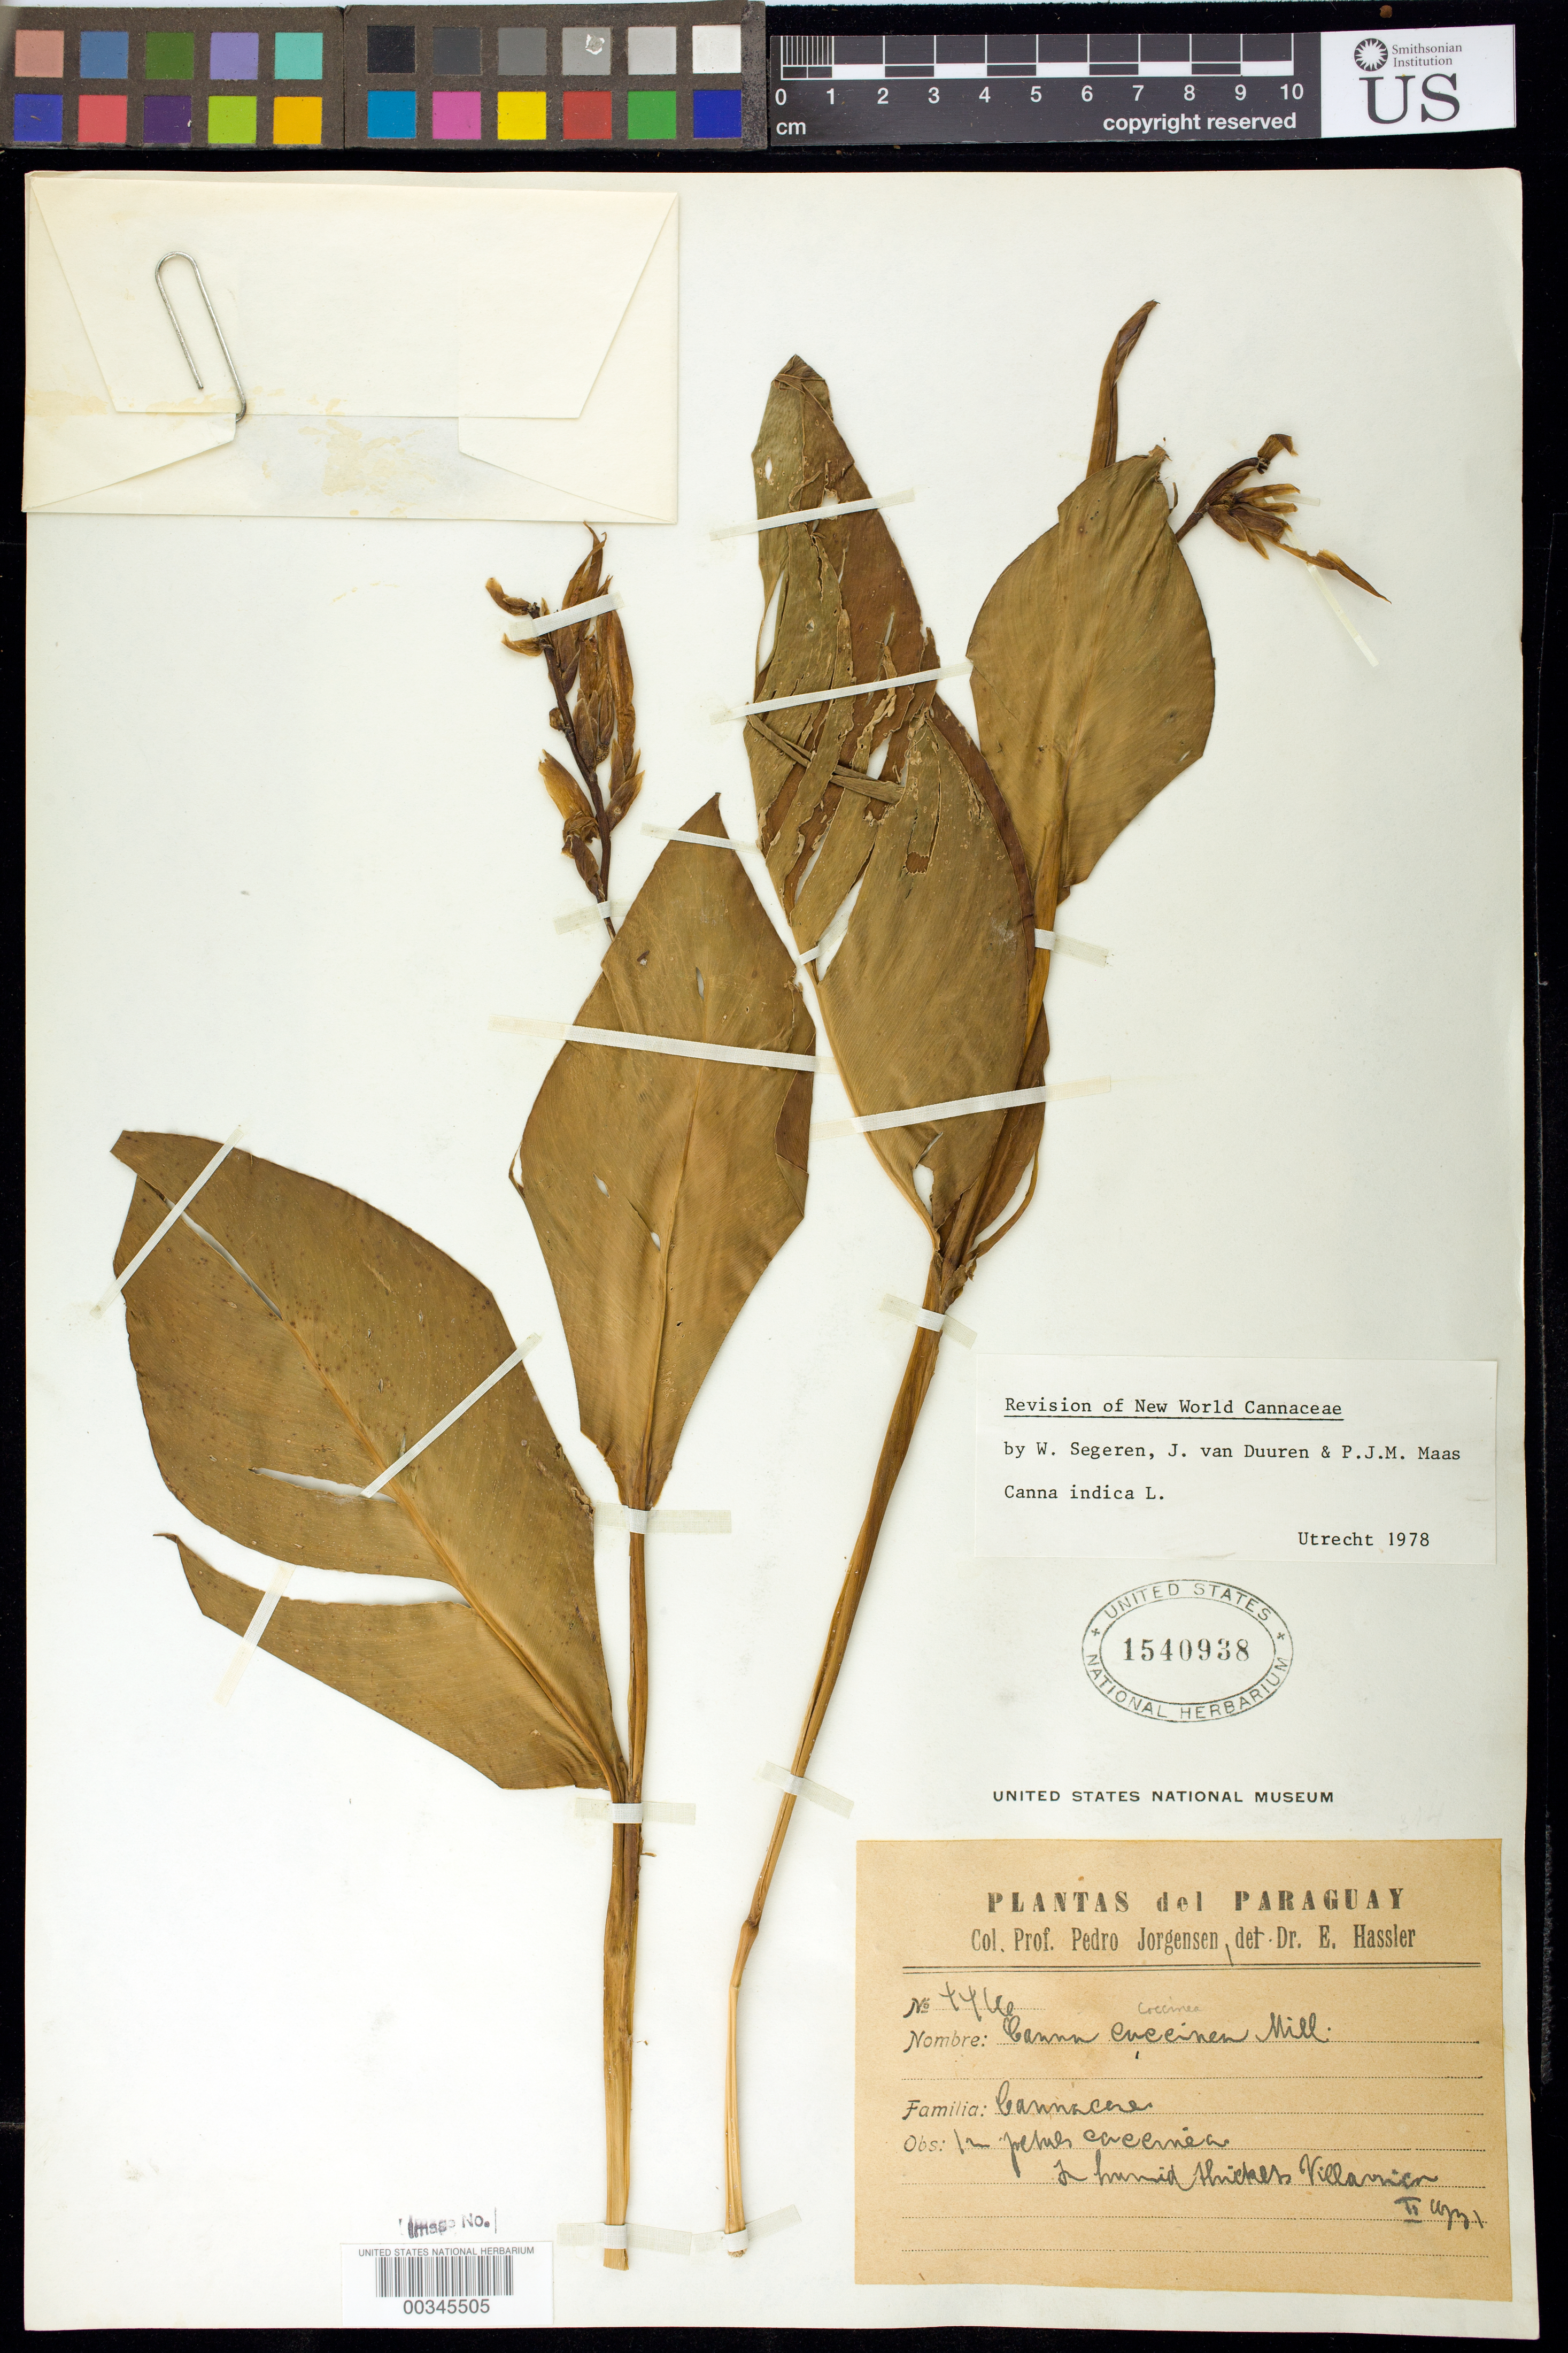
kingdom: Plantae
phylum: Tracheophyta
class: Liliopsida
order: Zingiberales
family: Cannaceae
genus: Canna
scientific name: Canna indica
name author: L.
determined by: Segeren, W.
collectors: P. Jorgensen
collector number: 4466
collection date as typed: Feb 1931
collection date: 1931-02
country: Paraguay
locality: In humid thickets villavica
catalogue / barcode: US 1540938